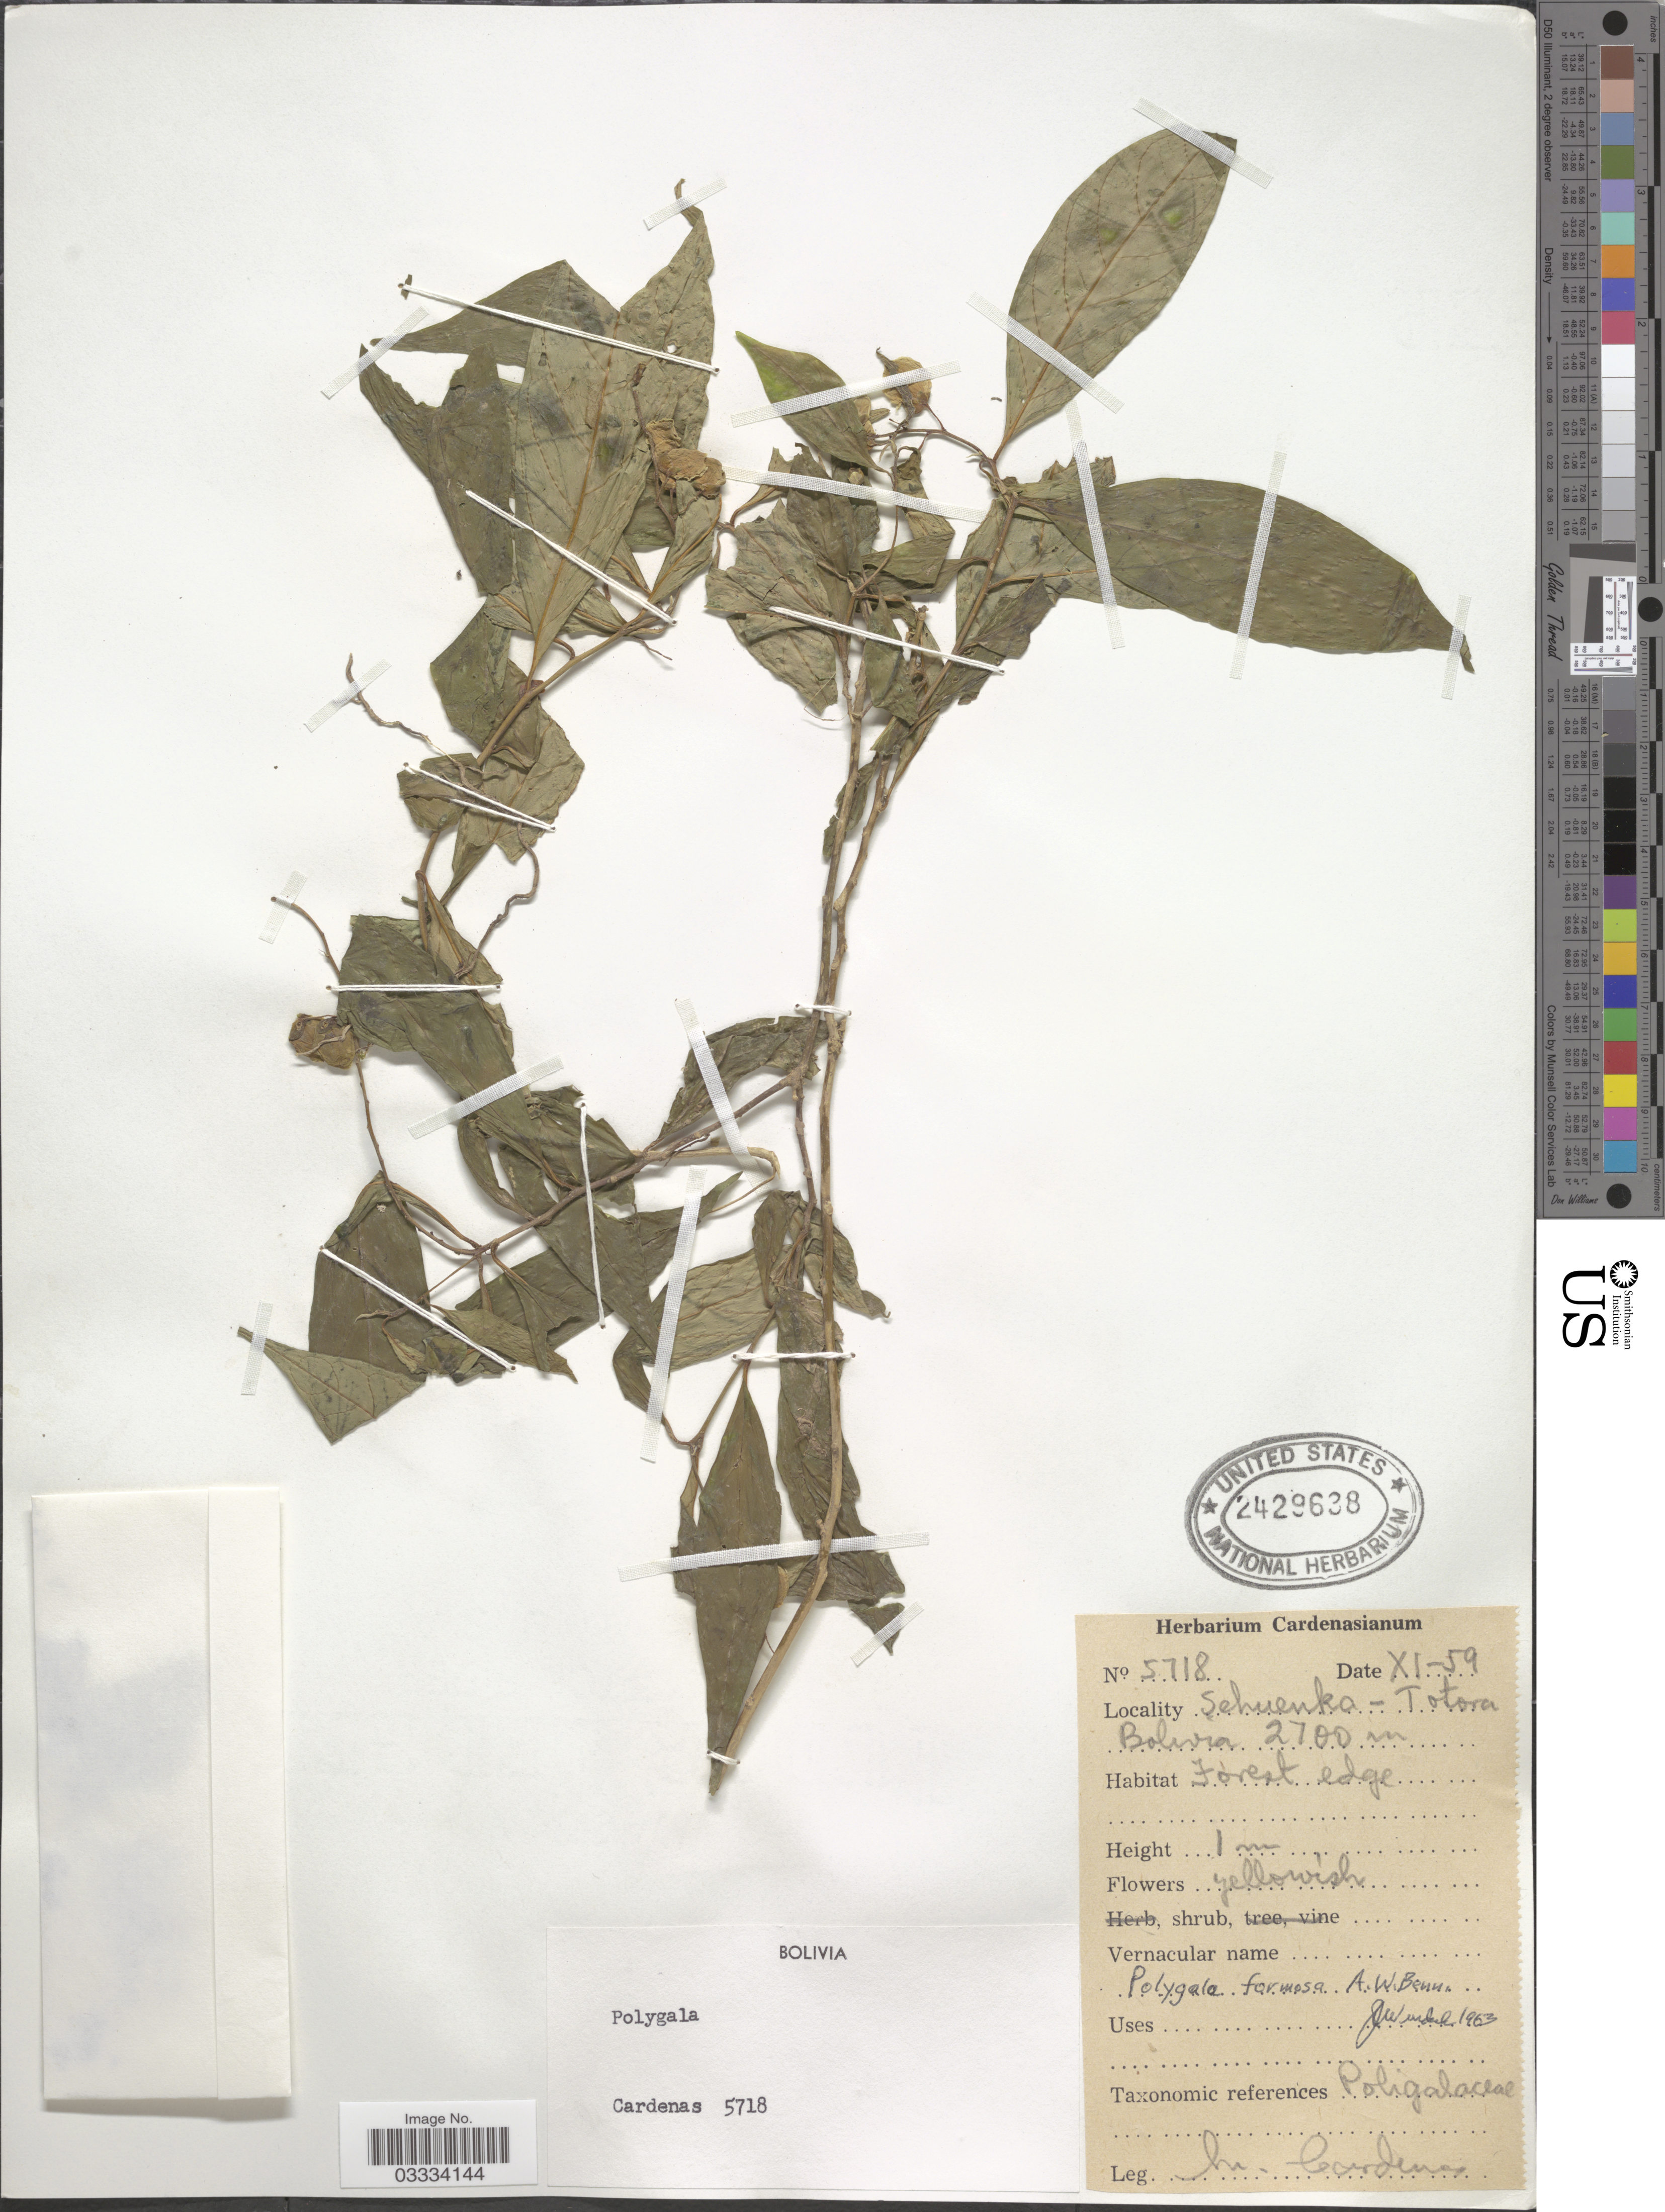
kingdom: Plantae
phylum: Tracheophyta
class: Magnoliopsida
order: Fabales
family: Polygalaceae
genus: Caamembeca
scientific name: Caamembeca andina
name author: (A.W. Benn.) J.F.B. Pastore & Mabb.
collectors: M. Cárdenas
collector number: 5718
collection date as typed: Transcribed d/m/y: /11/59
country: Bolivia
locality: Schuenka-Totora.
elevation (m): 2700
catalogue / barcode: US 2429638